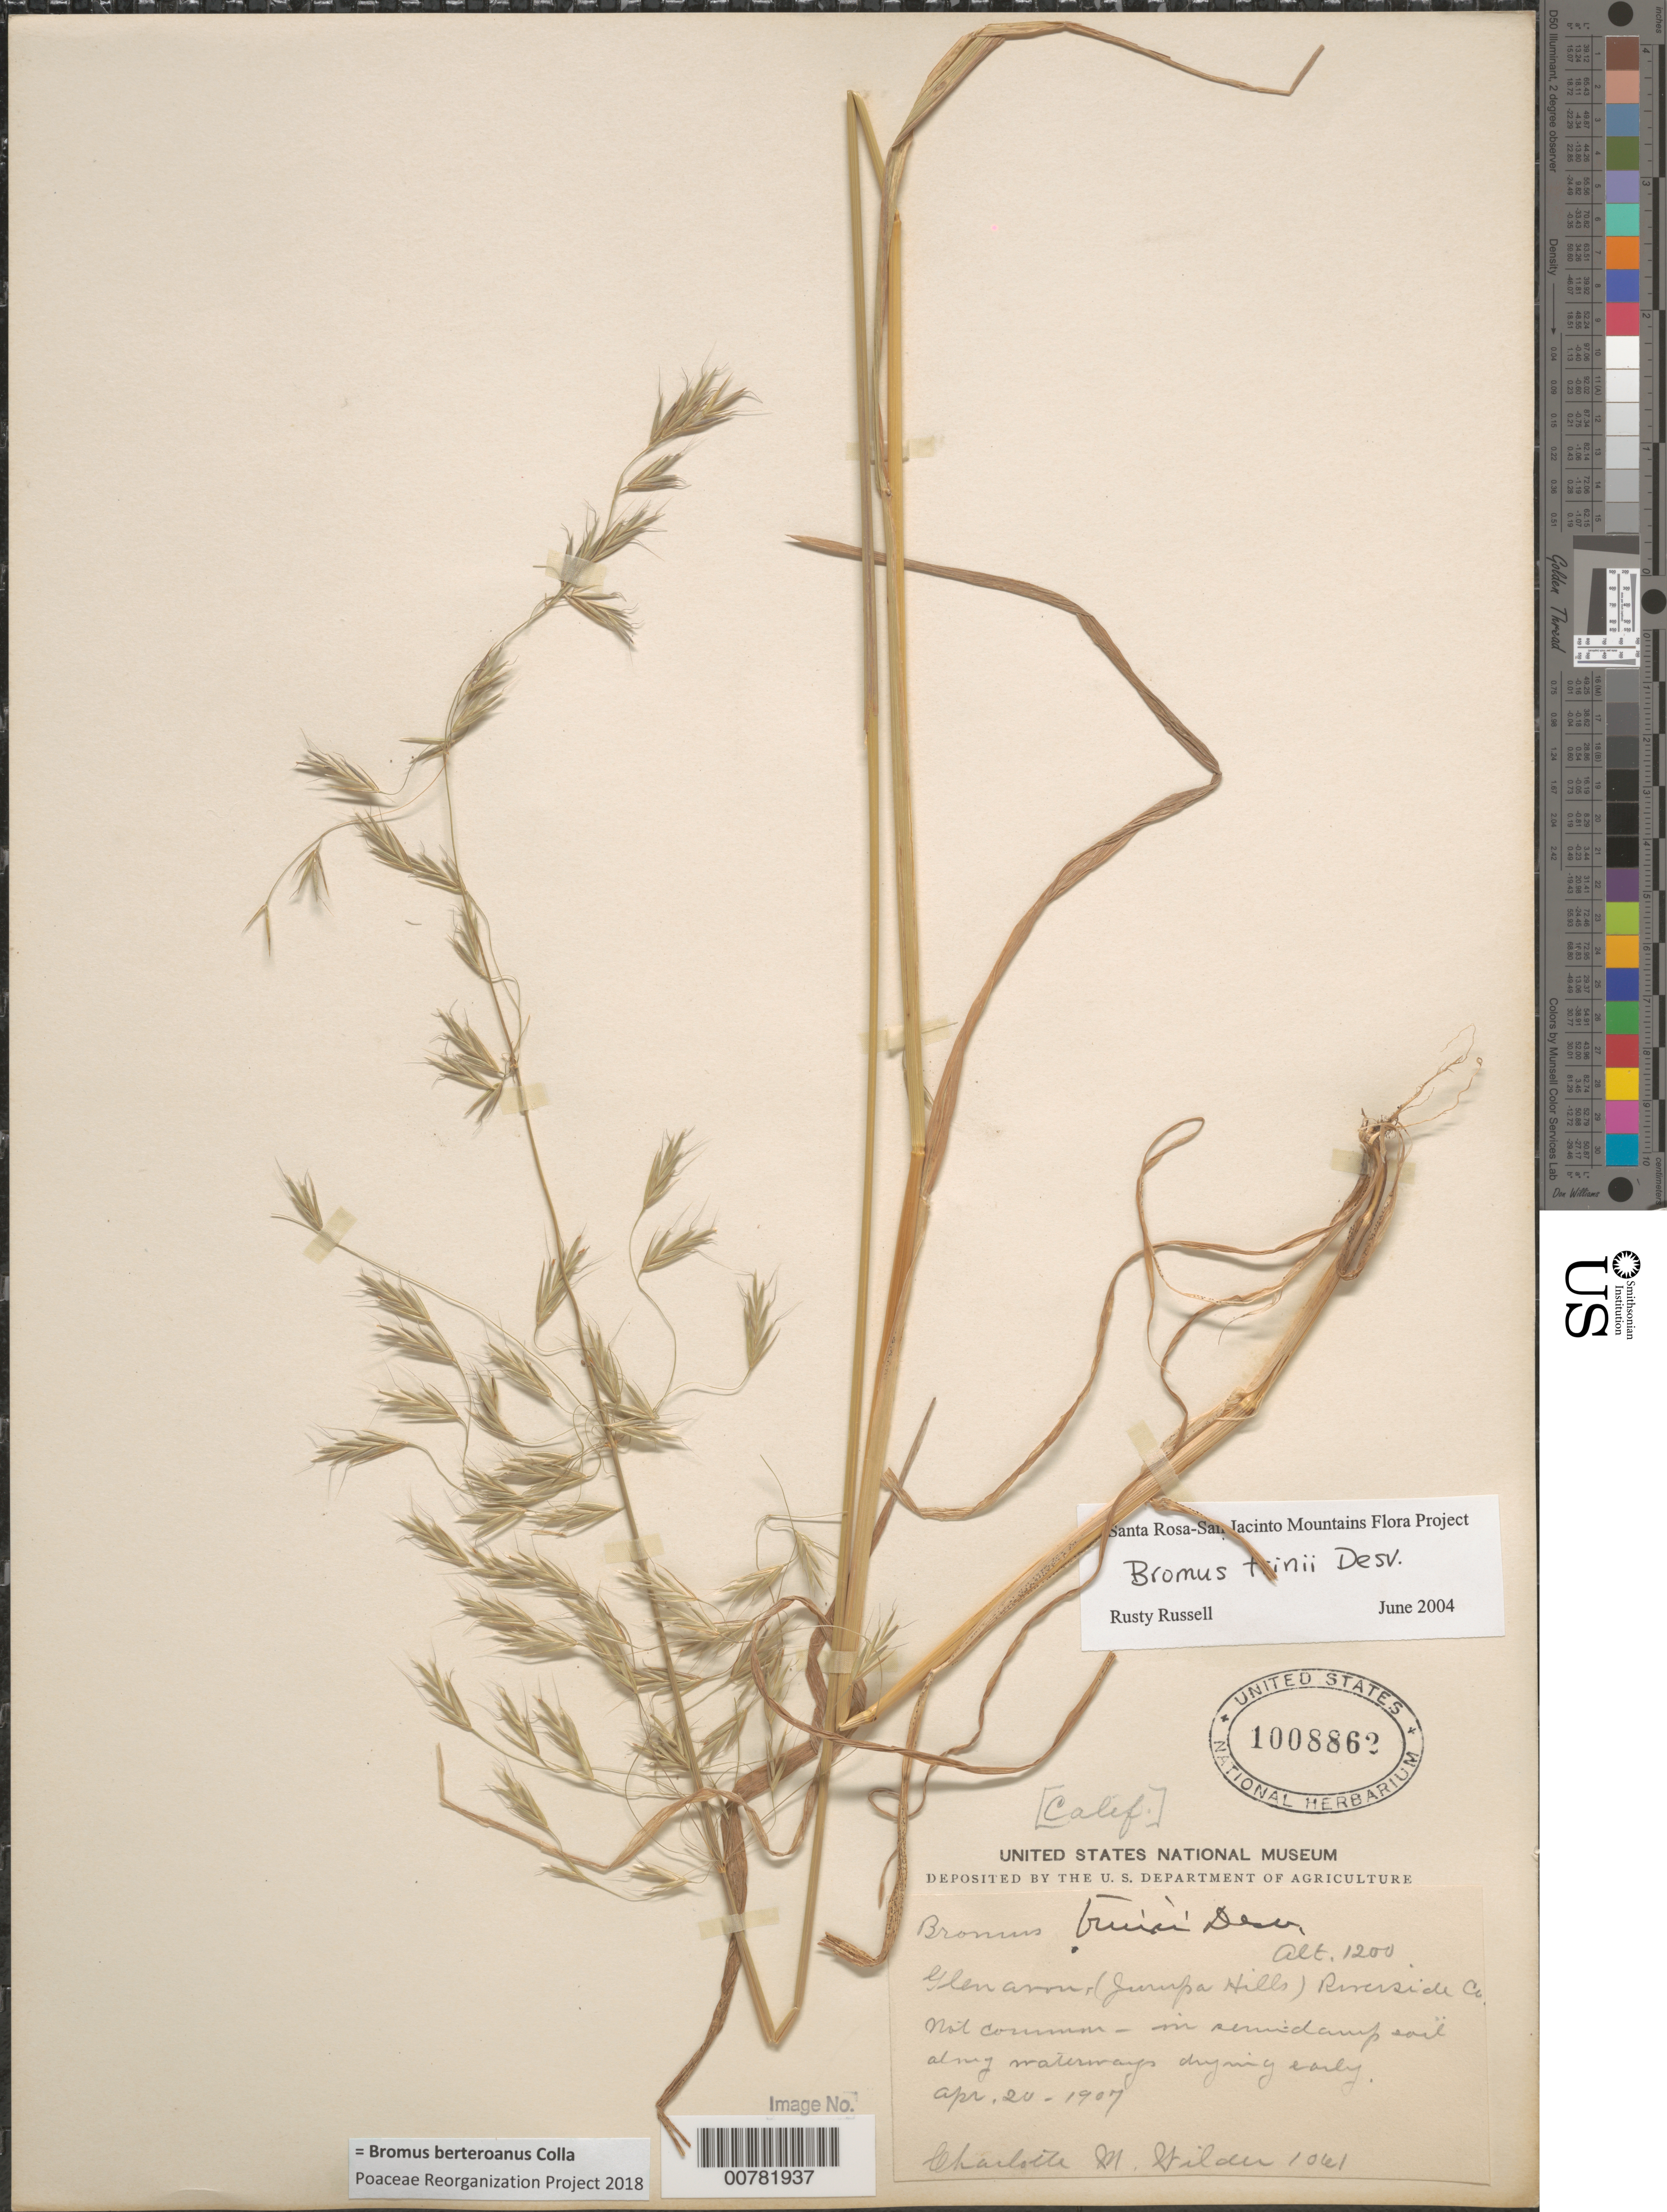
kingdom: Plantae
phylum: Tracheophyta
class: Liliopsida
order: Poales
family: Poaceae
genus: Bromus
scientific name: Bromus berteroanus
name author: Colla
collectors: C. Wilder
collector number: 1061*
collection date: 1907-04-20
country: United States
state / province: California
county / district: Riverside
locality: Glenavon, (Jurupa Hills) Riverside Co.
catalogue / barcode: US 1008862